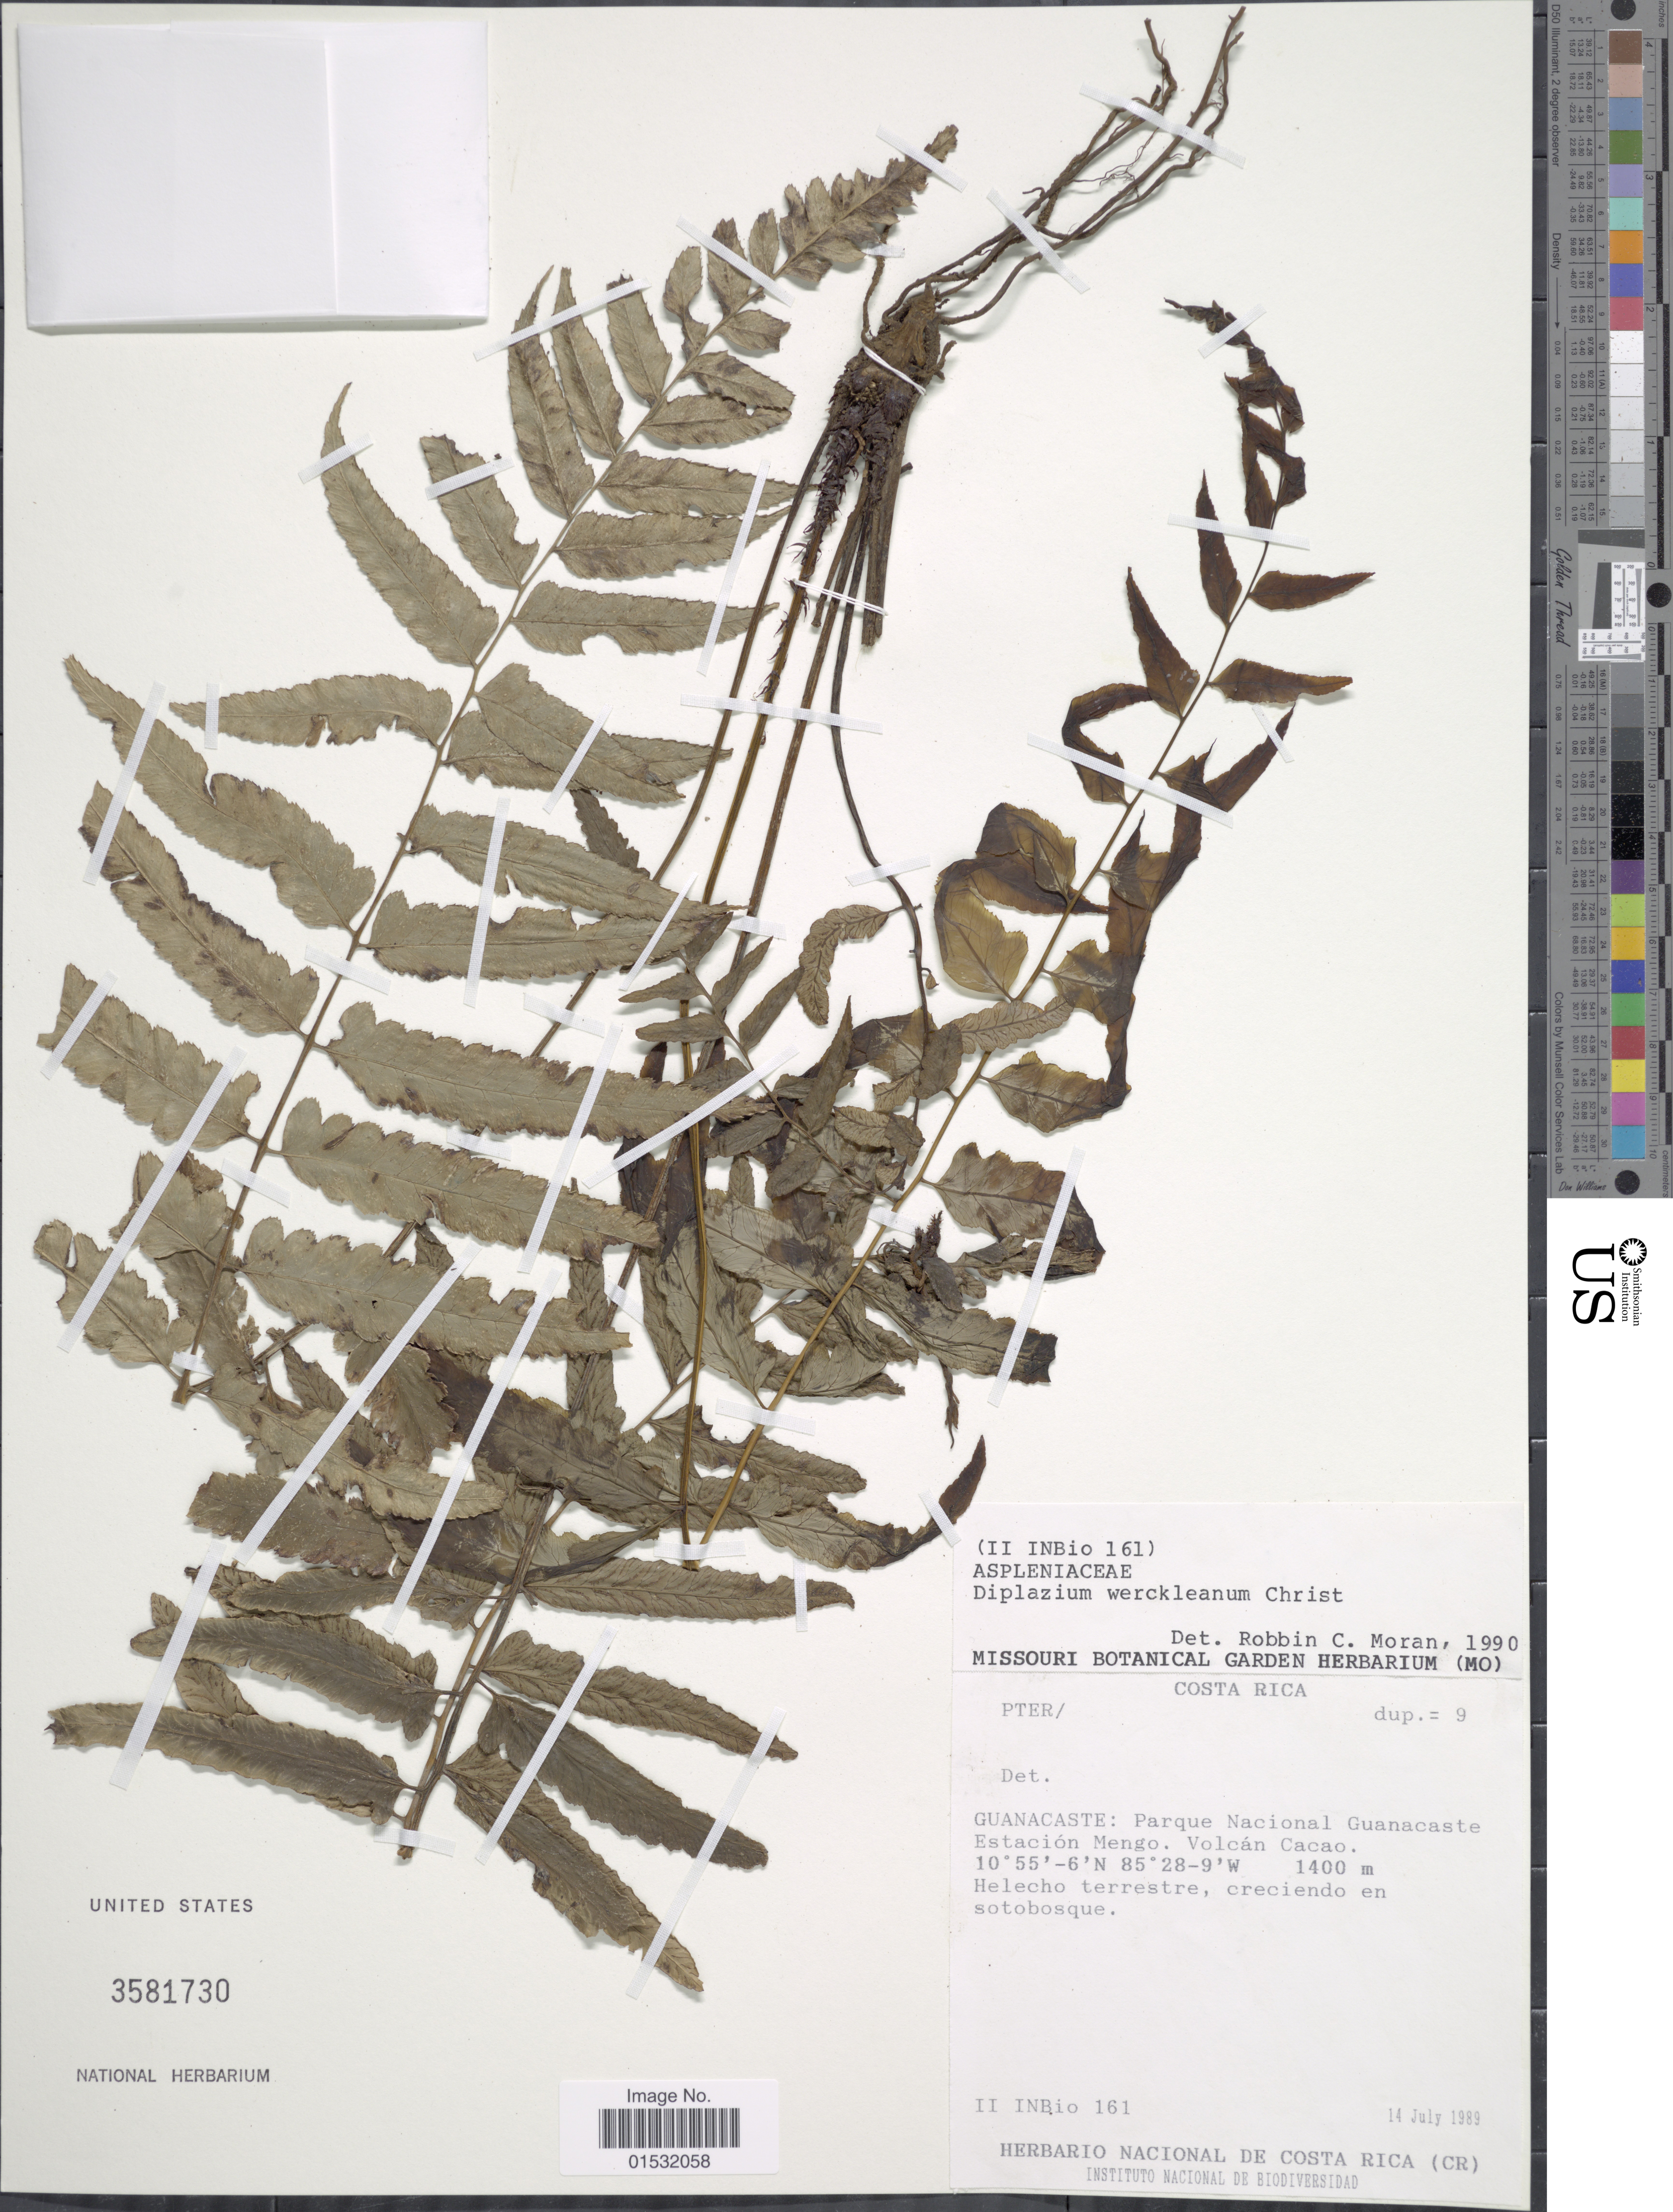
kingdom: Plantae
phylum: Tracheophyta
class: Polypodiopsida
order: Polypodiales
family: Athyriaceae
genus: Diplazium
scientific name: Diplazium werckleanum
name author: Christ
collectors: Instituto Nacional de Biodiversidad (INBio) , Herbario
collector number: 161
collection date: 1989-07-14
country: Costa Rica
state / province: Guanacaste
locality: Parque Nacional Guanacaste Estación Mengo. Volcán Cacao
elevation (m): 1400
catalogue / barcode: US 3581730